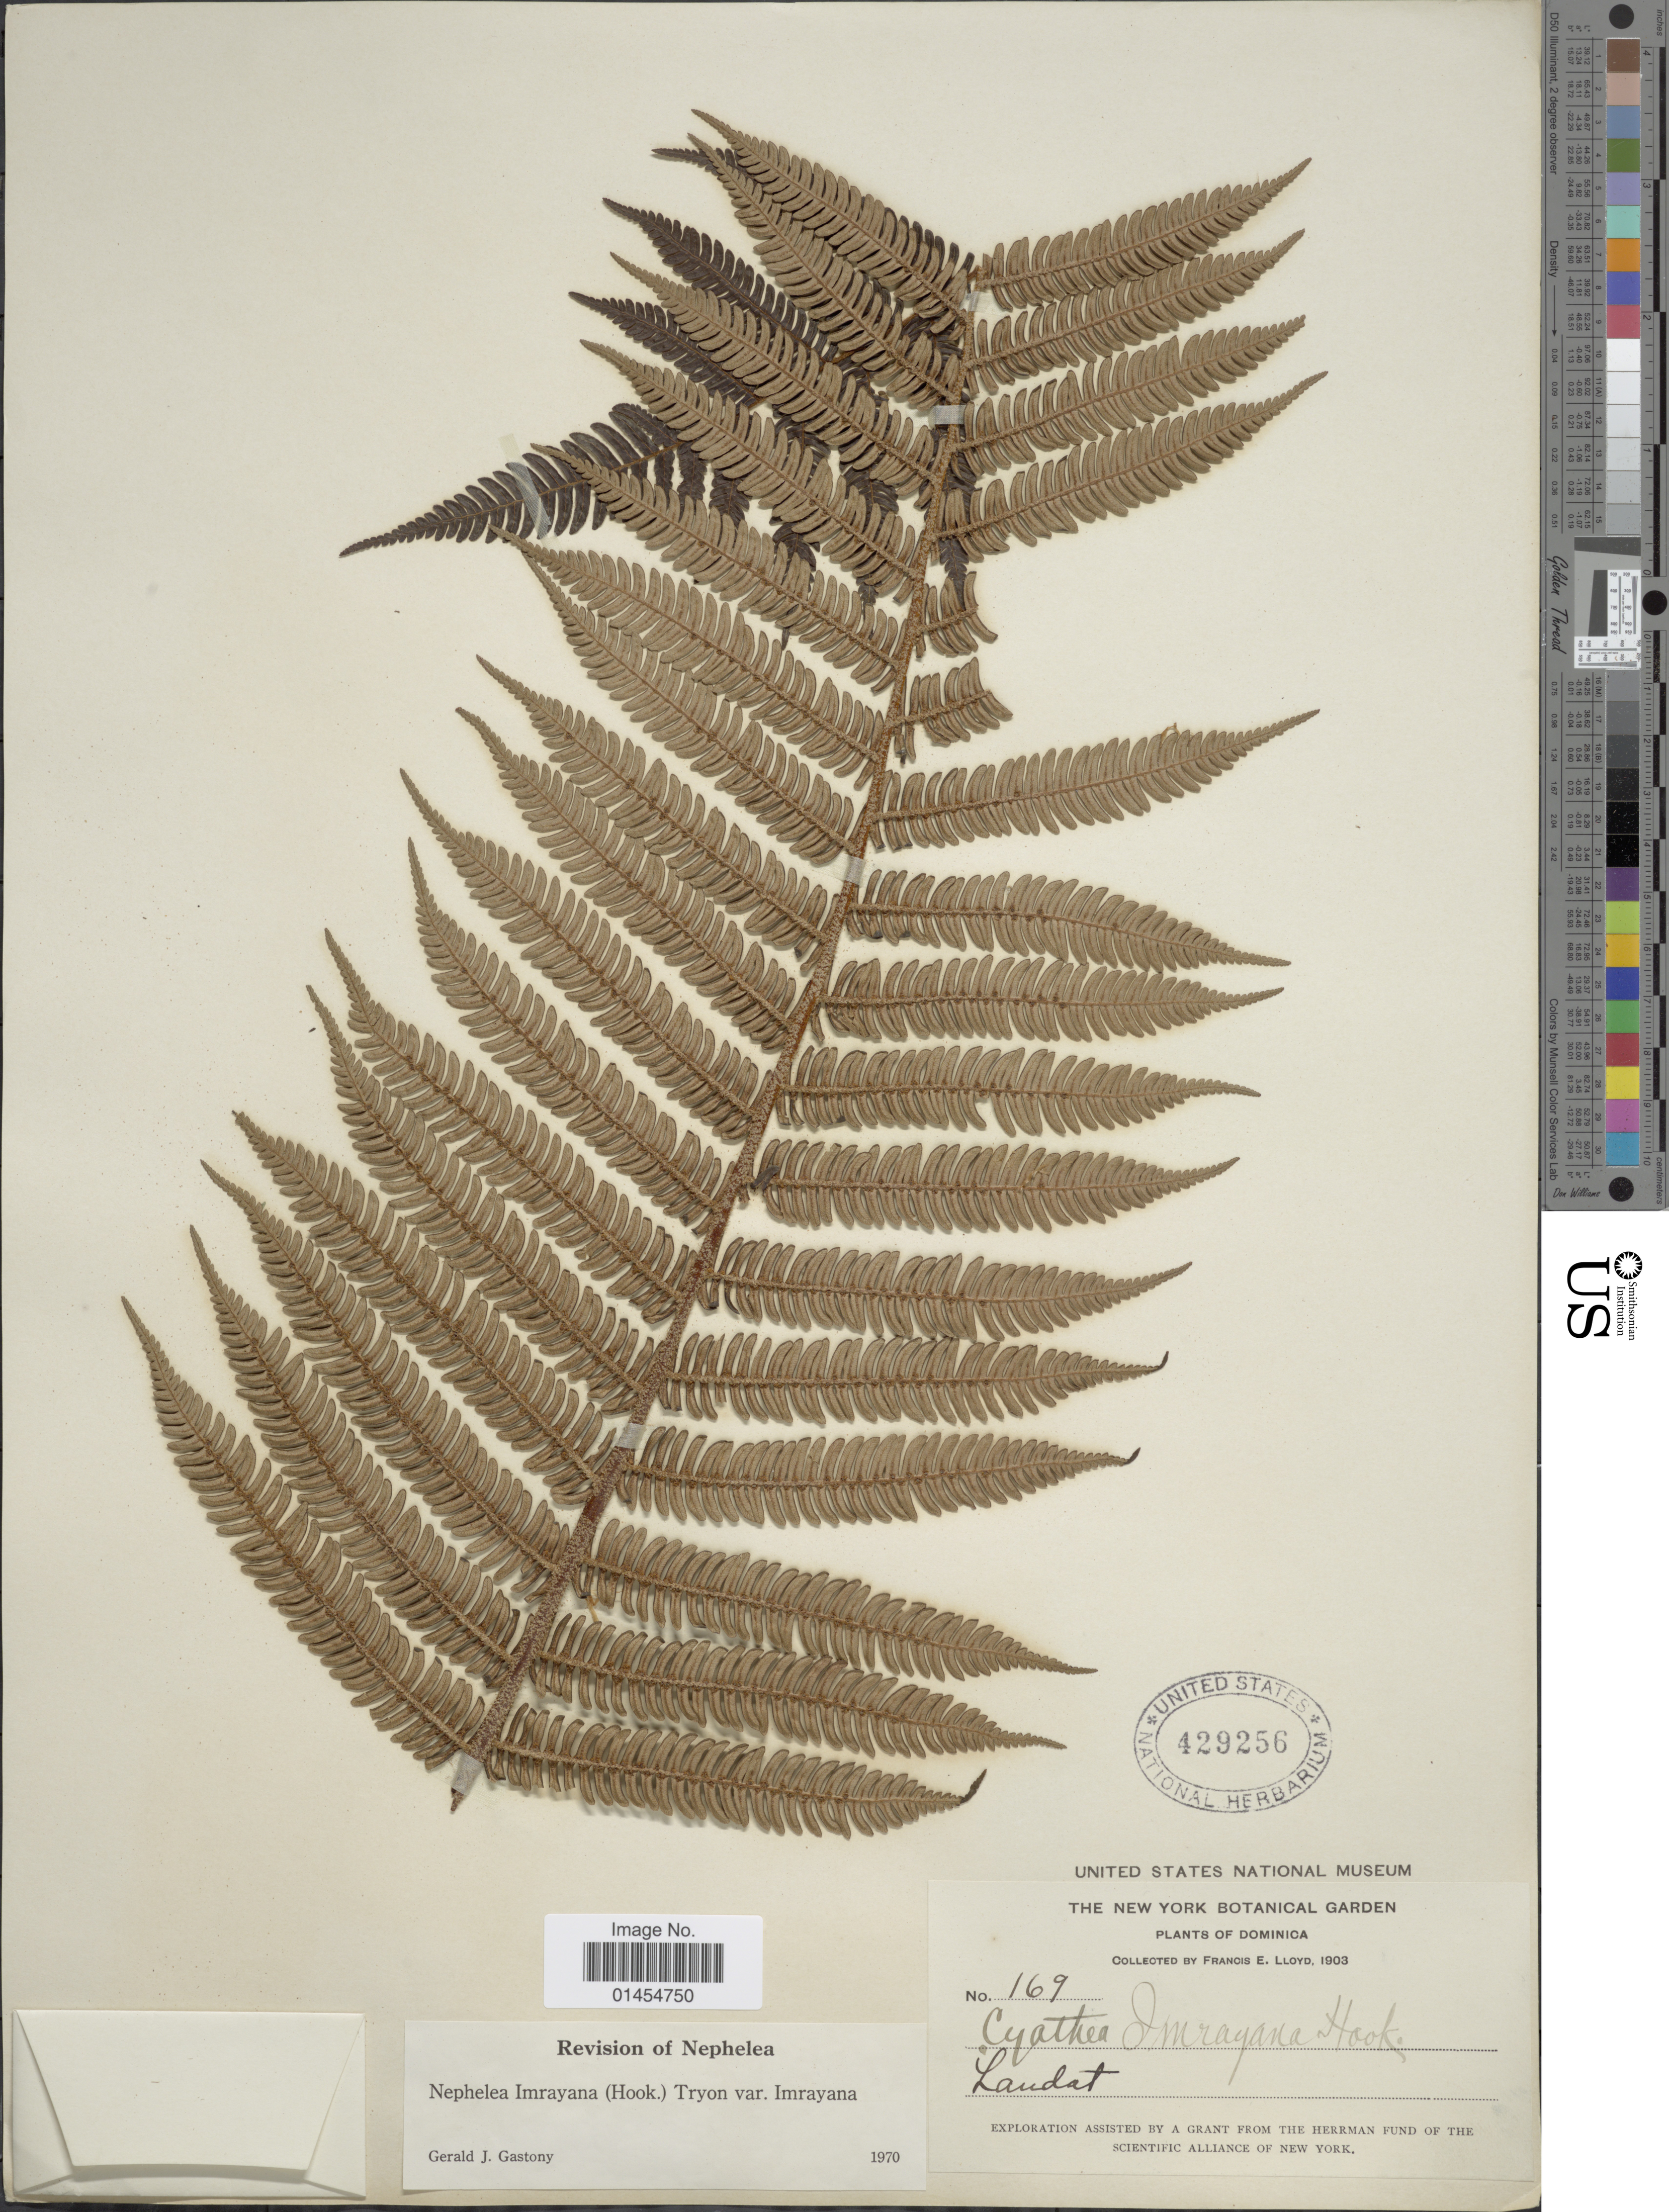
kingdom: Plantae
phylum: Tracheophyta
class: Polypodiopsida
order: Cyatheales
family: Cyatheaceae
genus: Alsophila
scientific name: Alsophila imrayana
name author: (Hook.) D.S. Conant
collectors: Lloyd, C. E.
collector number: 169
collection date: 1903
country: Dominica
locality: Laudat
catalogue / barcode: US 429256